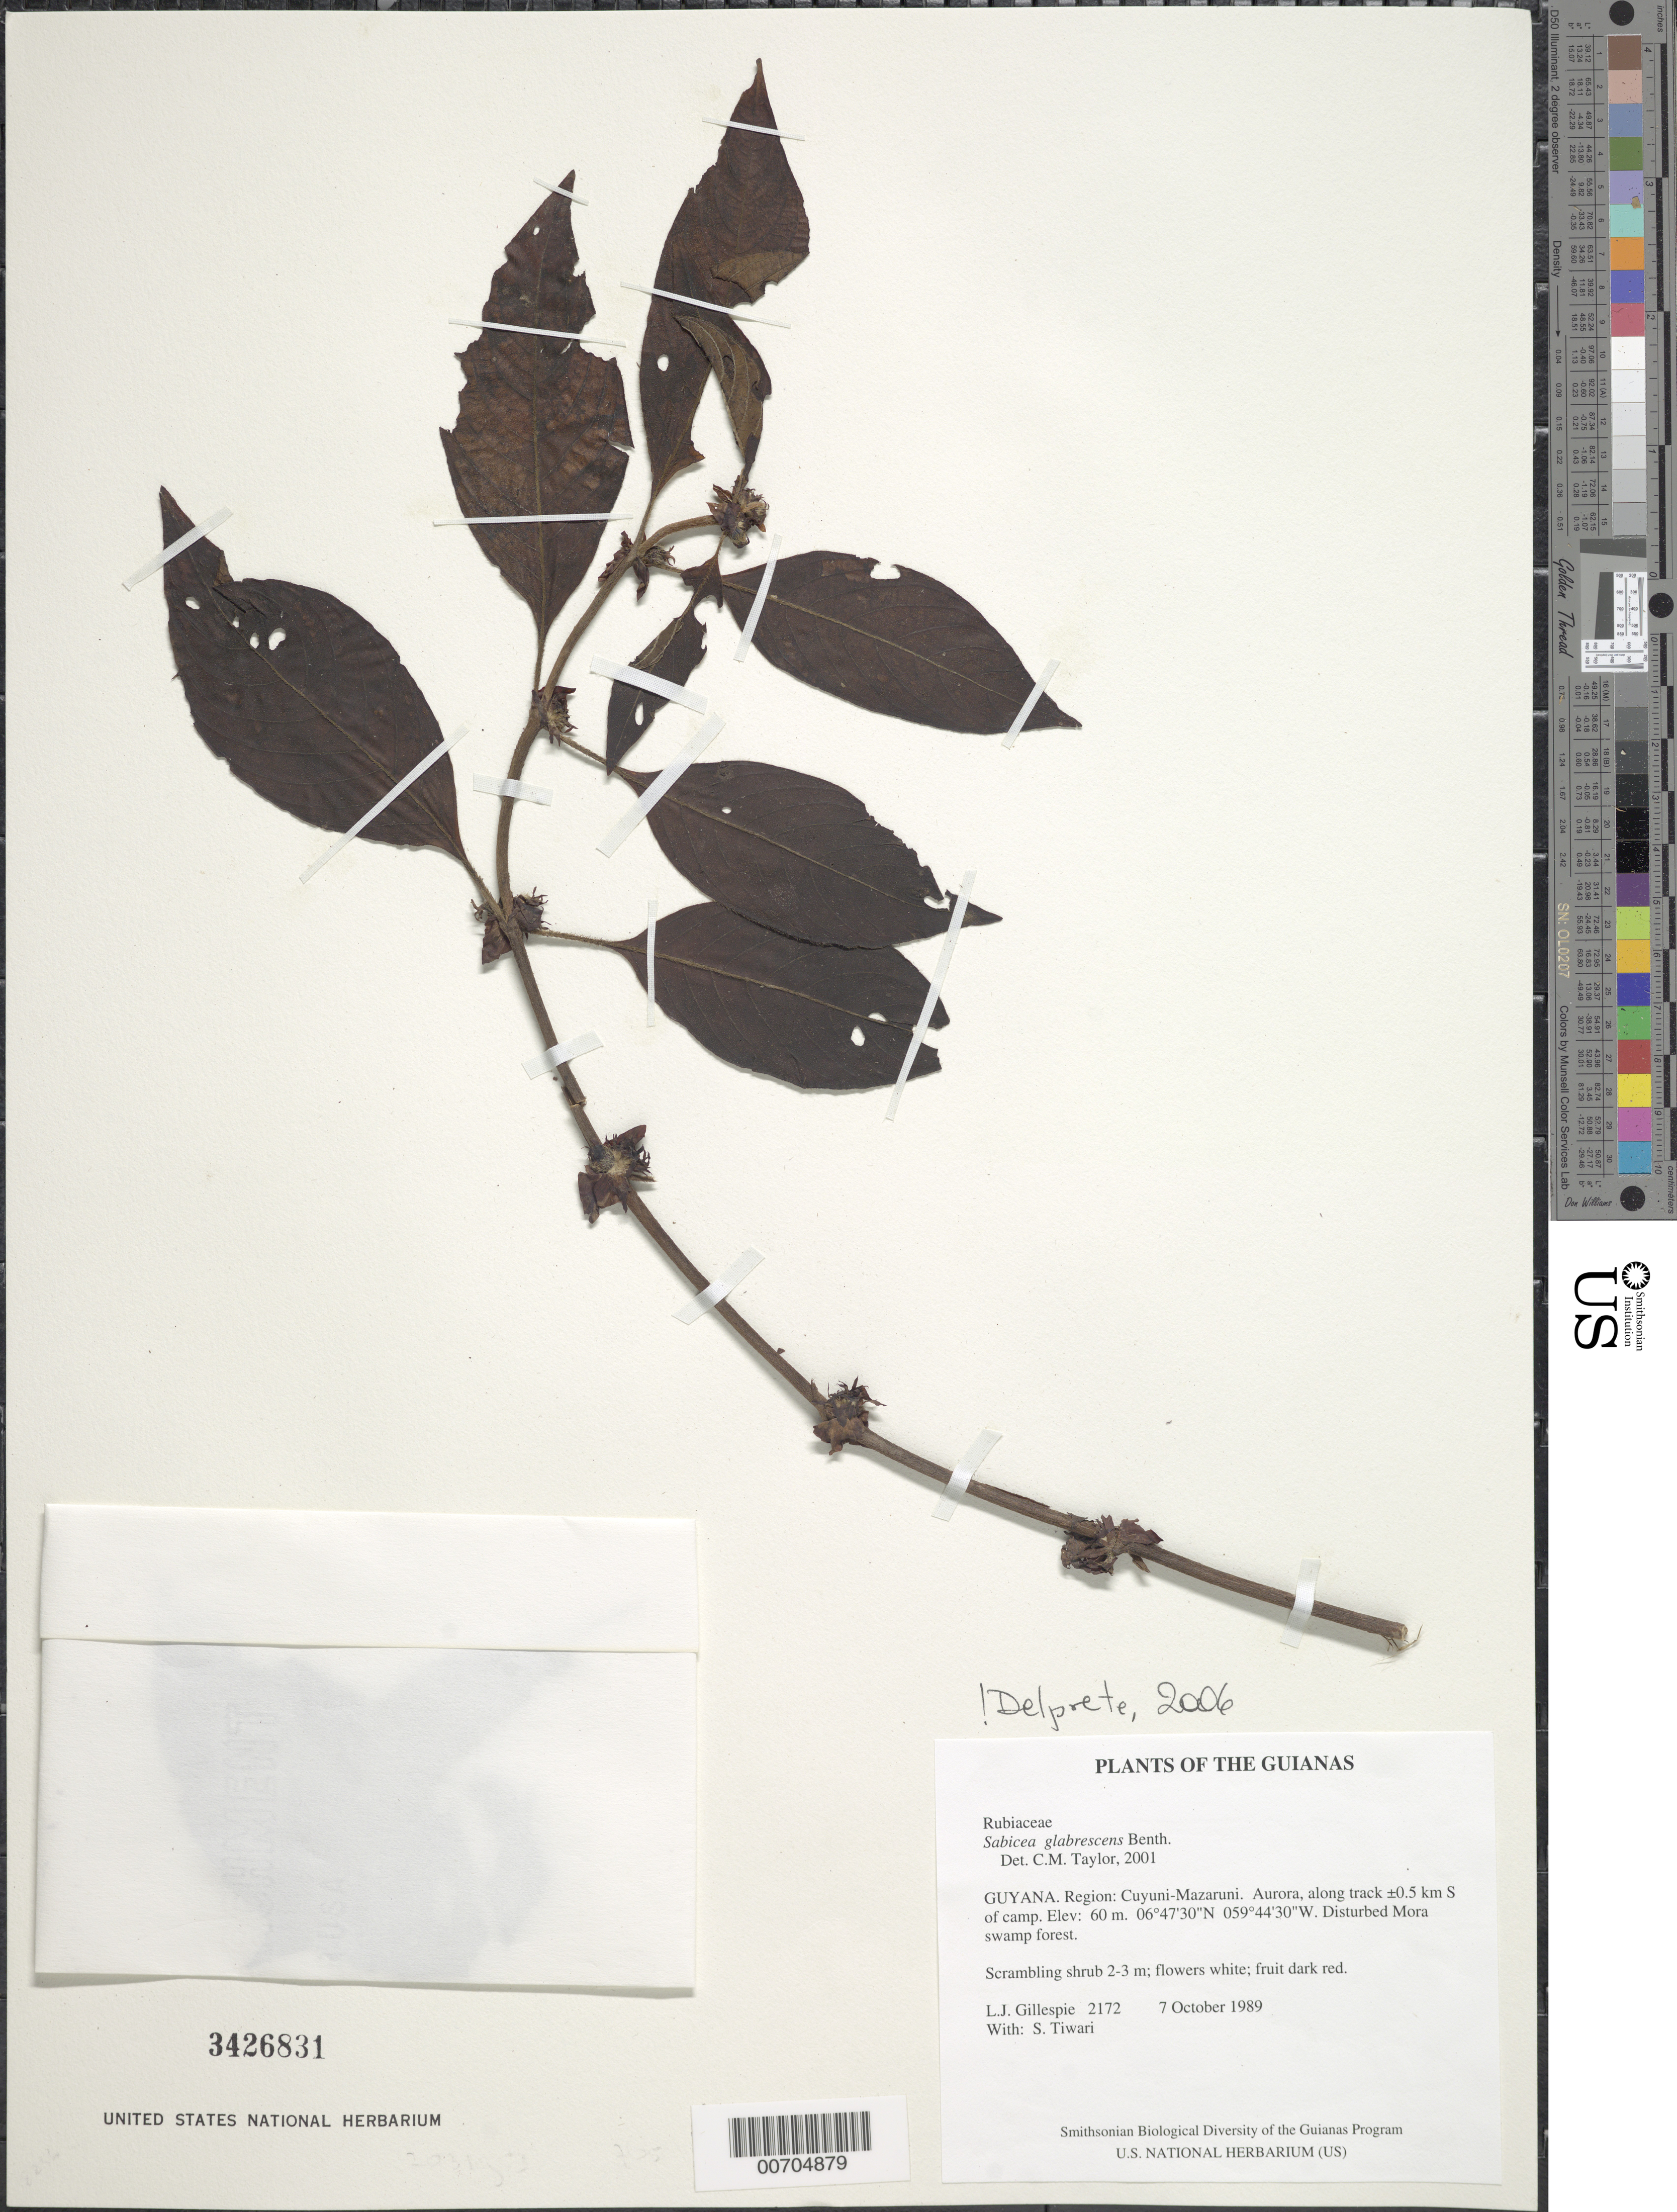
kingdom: Plantae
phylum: Tracheophyta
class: Magnoliopsida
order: Gentianales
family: Rubiaceae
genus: Sabicea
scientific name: Sabicea glabrescens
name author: Benth.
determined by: Delprete, P. G., Herb. de Guyane Cay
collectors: L. J. Gillespie & S. Tiwari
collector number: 2172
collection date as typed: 7 October 1989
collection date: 1989-10-07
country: Guyana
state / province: Cuyuni-Mazaruni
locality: Aurora, along track ±0.5 km S of camp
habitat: Disturbed Mora swamp forest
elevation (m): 60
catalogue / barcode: US 3426831